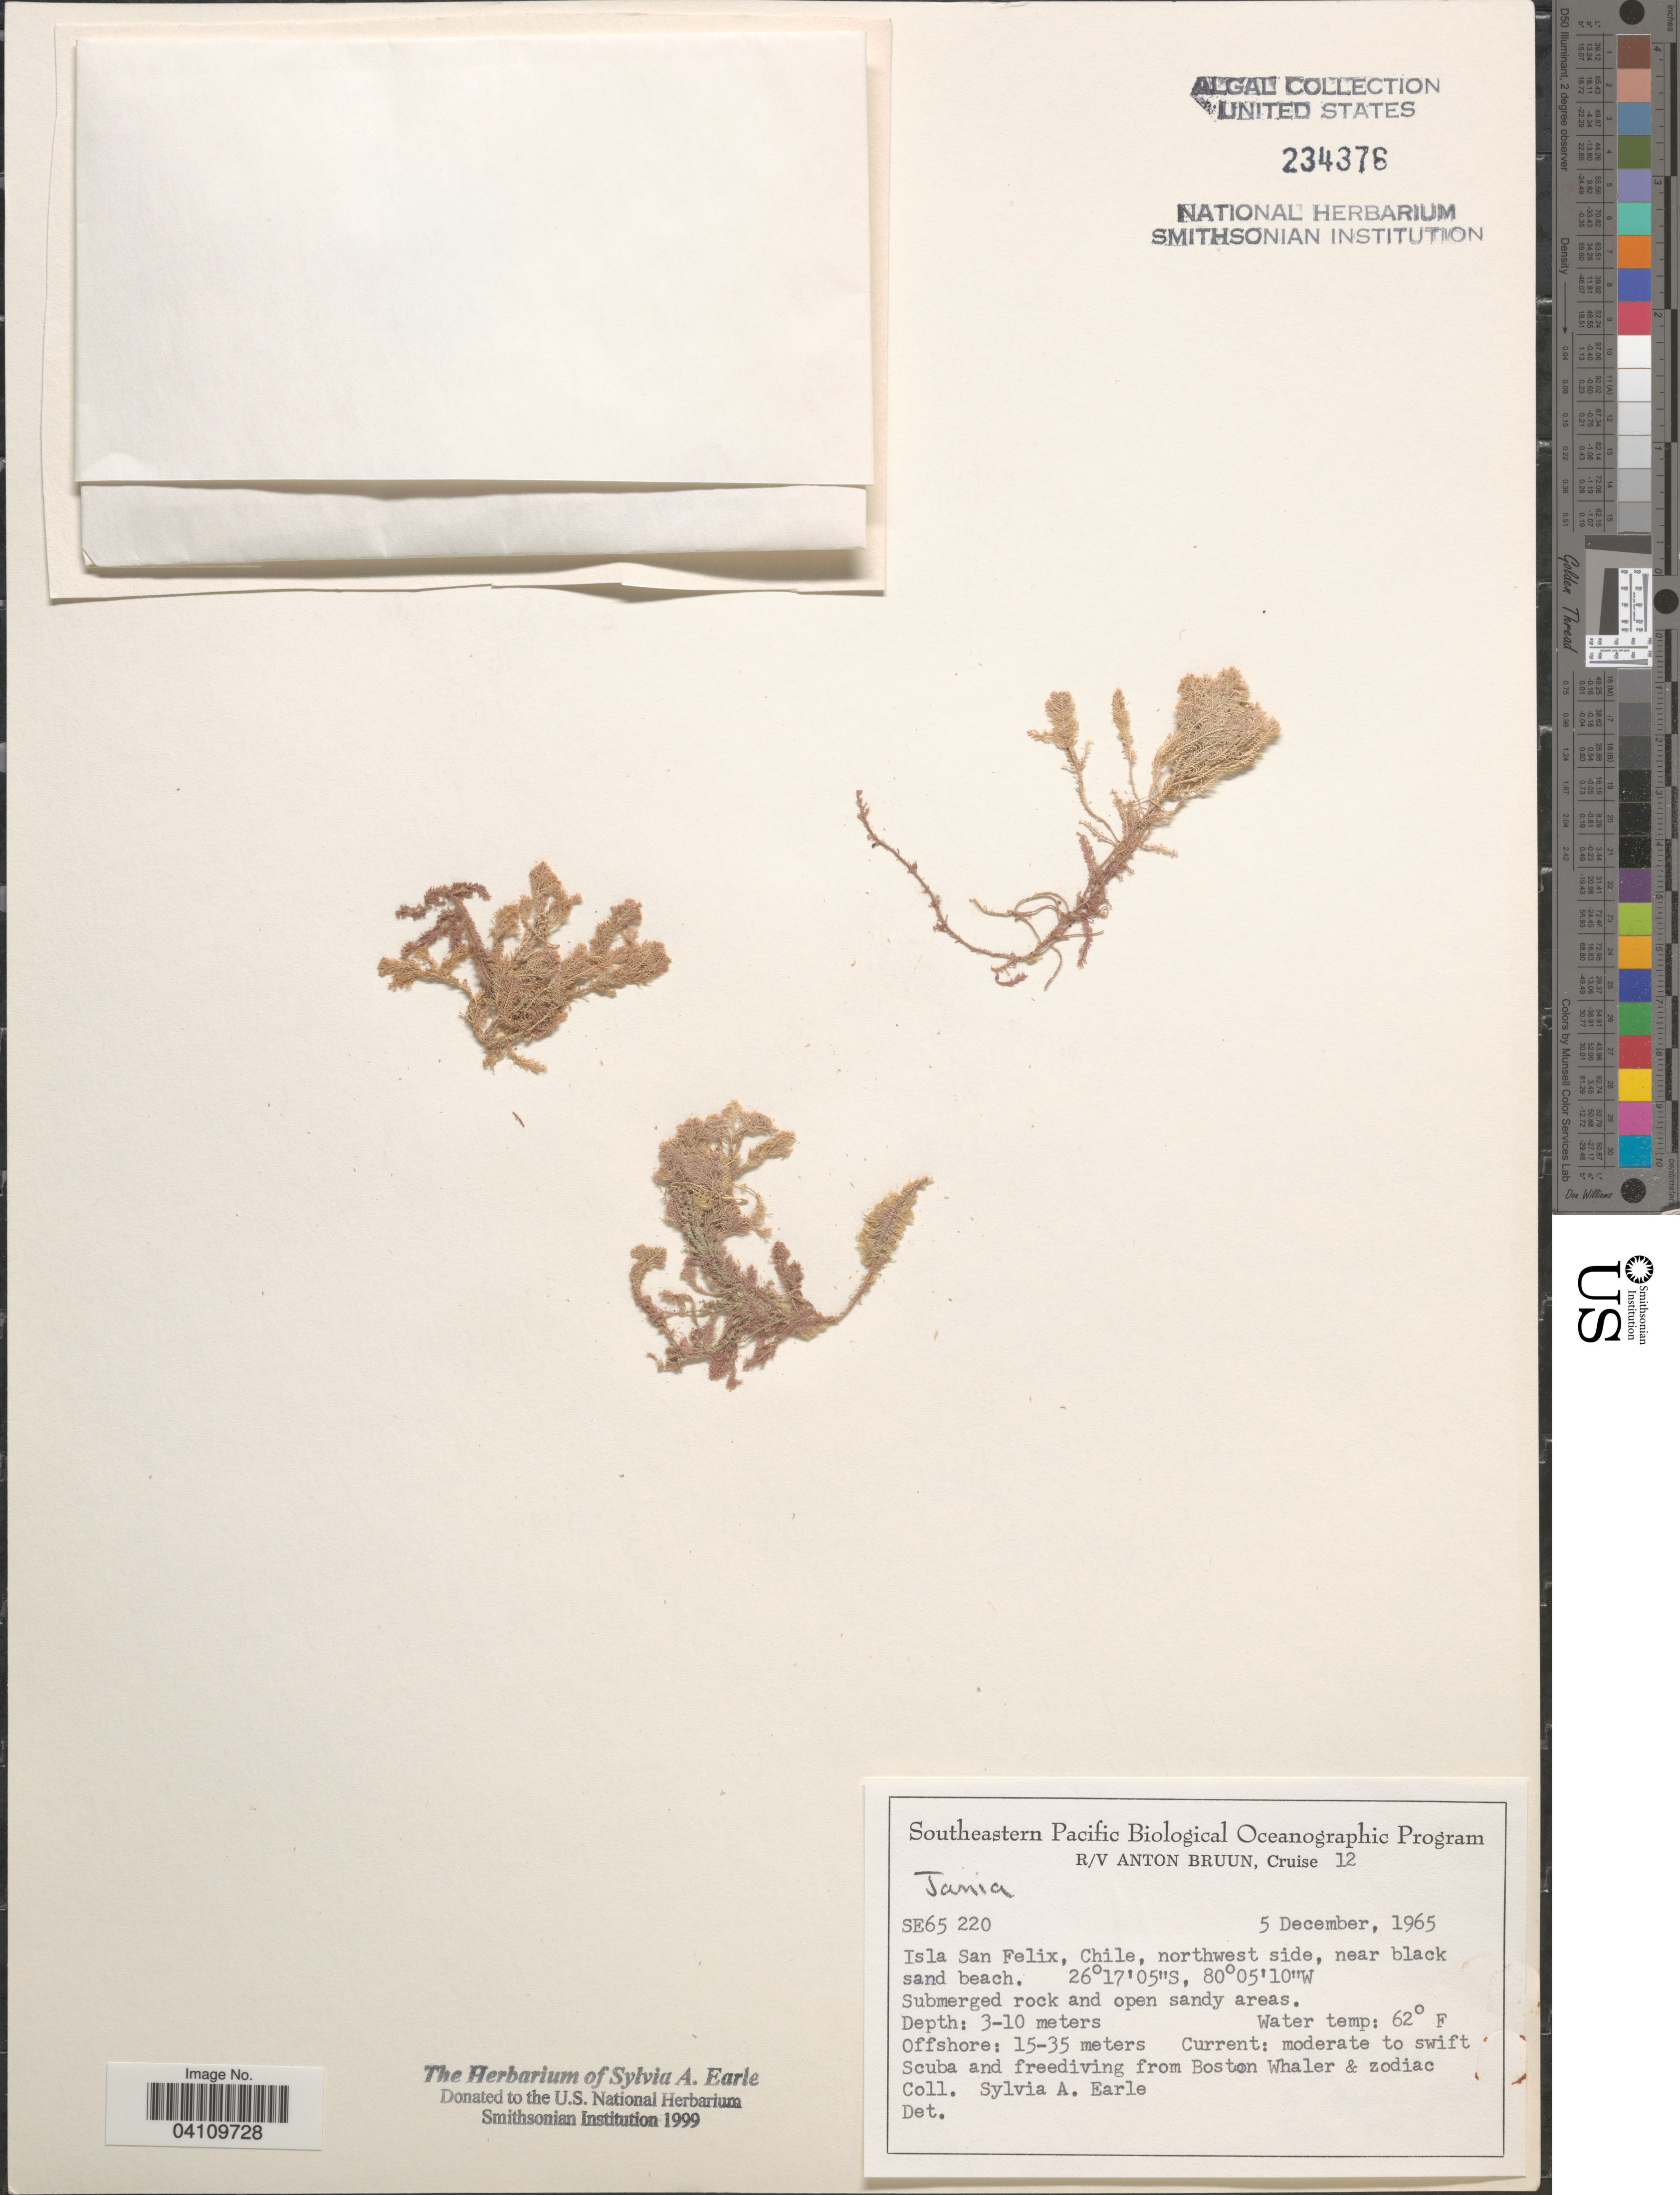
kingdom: Plantae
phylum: Rhodophyta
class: Florideophyceae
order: Corallinales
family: Corallinaceae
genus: Jania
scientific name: Jania sp.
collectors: S. A. Earle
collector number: SE65 220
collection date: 1965-12-05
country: Chile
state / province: Atacama (III)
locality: Southeastern Pacific Biological Oceanographic Program R/V Anton Bruun, Cruise 12. Isla San Felix, northwest side, near black sand beach.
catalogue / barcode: US 234376